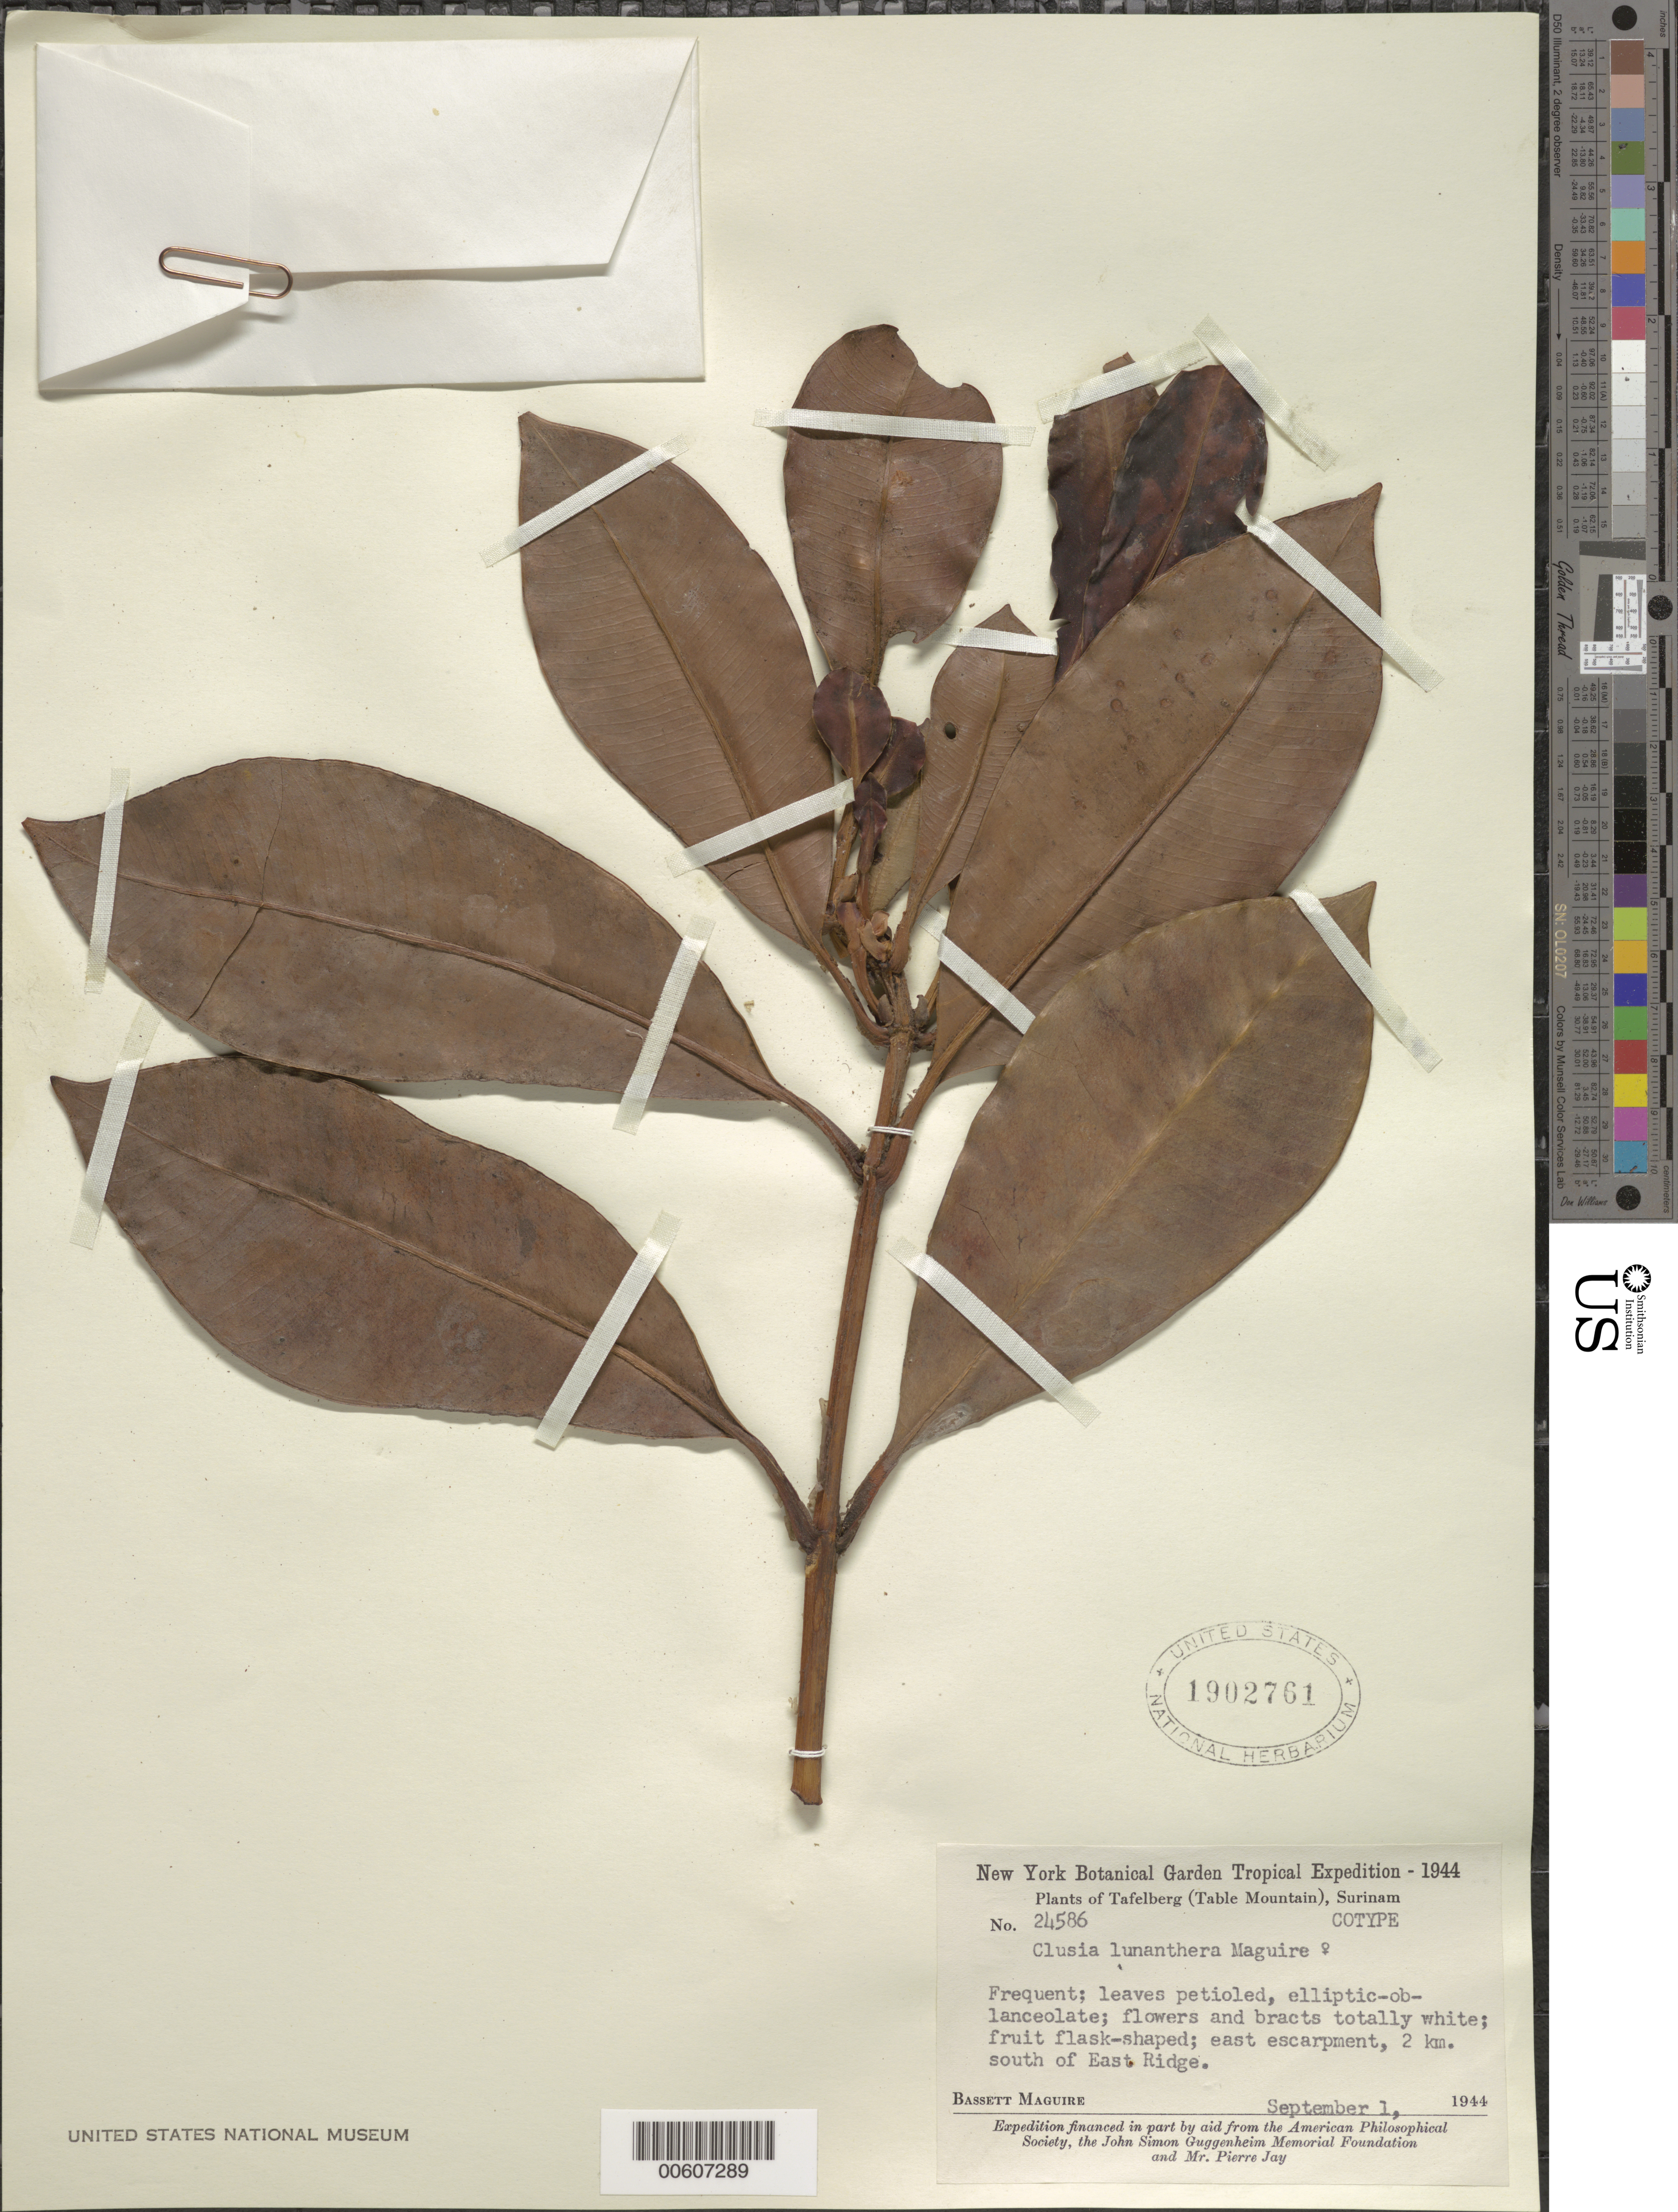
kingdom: Plantae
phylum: Tracheophyta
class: Magnoliopsida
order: Malpighiales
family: Clusiaceae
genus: Clusia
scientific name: Clusia lunanthera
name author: Maguire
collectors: B. Maguire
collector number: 24586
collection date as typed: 1-Sep-44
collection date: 1944-09-01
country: Suriname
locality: Tafelberg (Table Mountain), East Ridge, 2 km S of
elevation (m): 920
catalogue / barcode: US 1902761